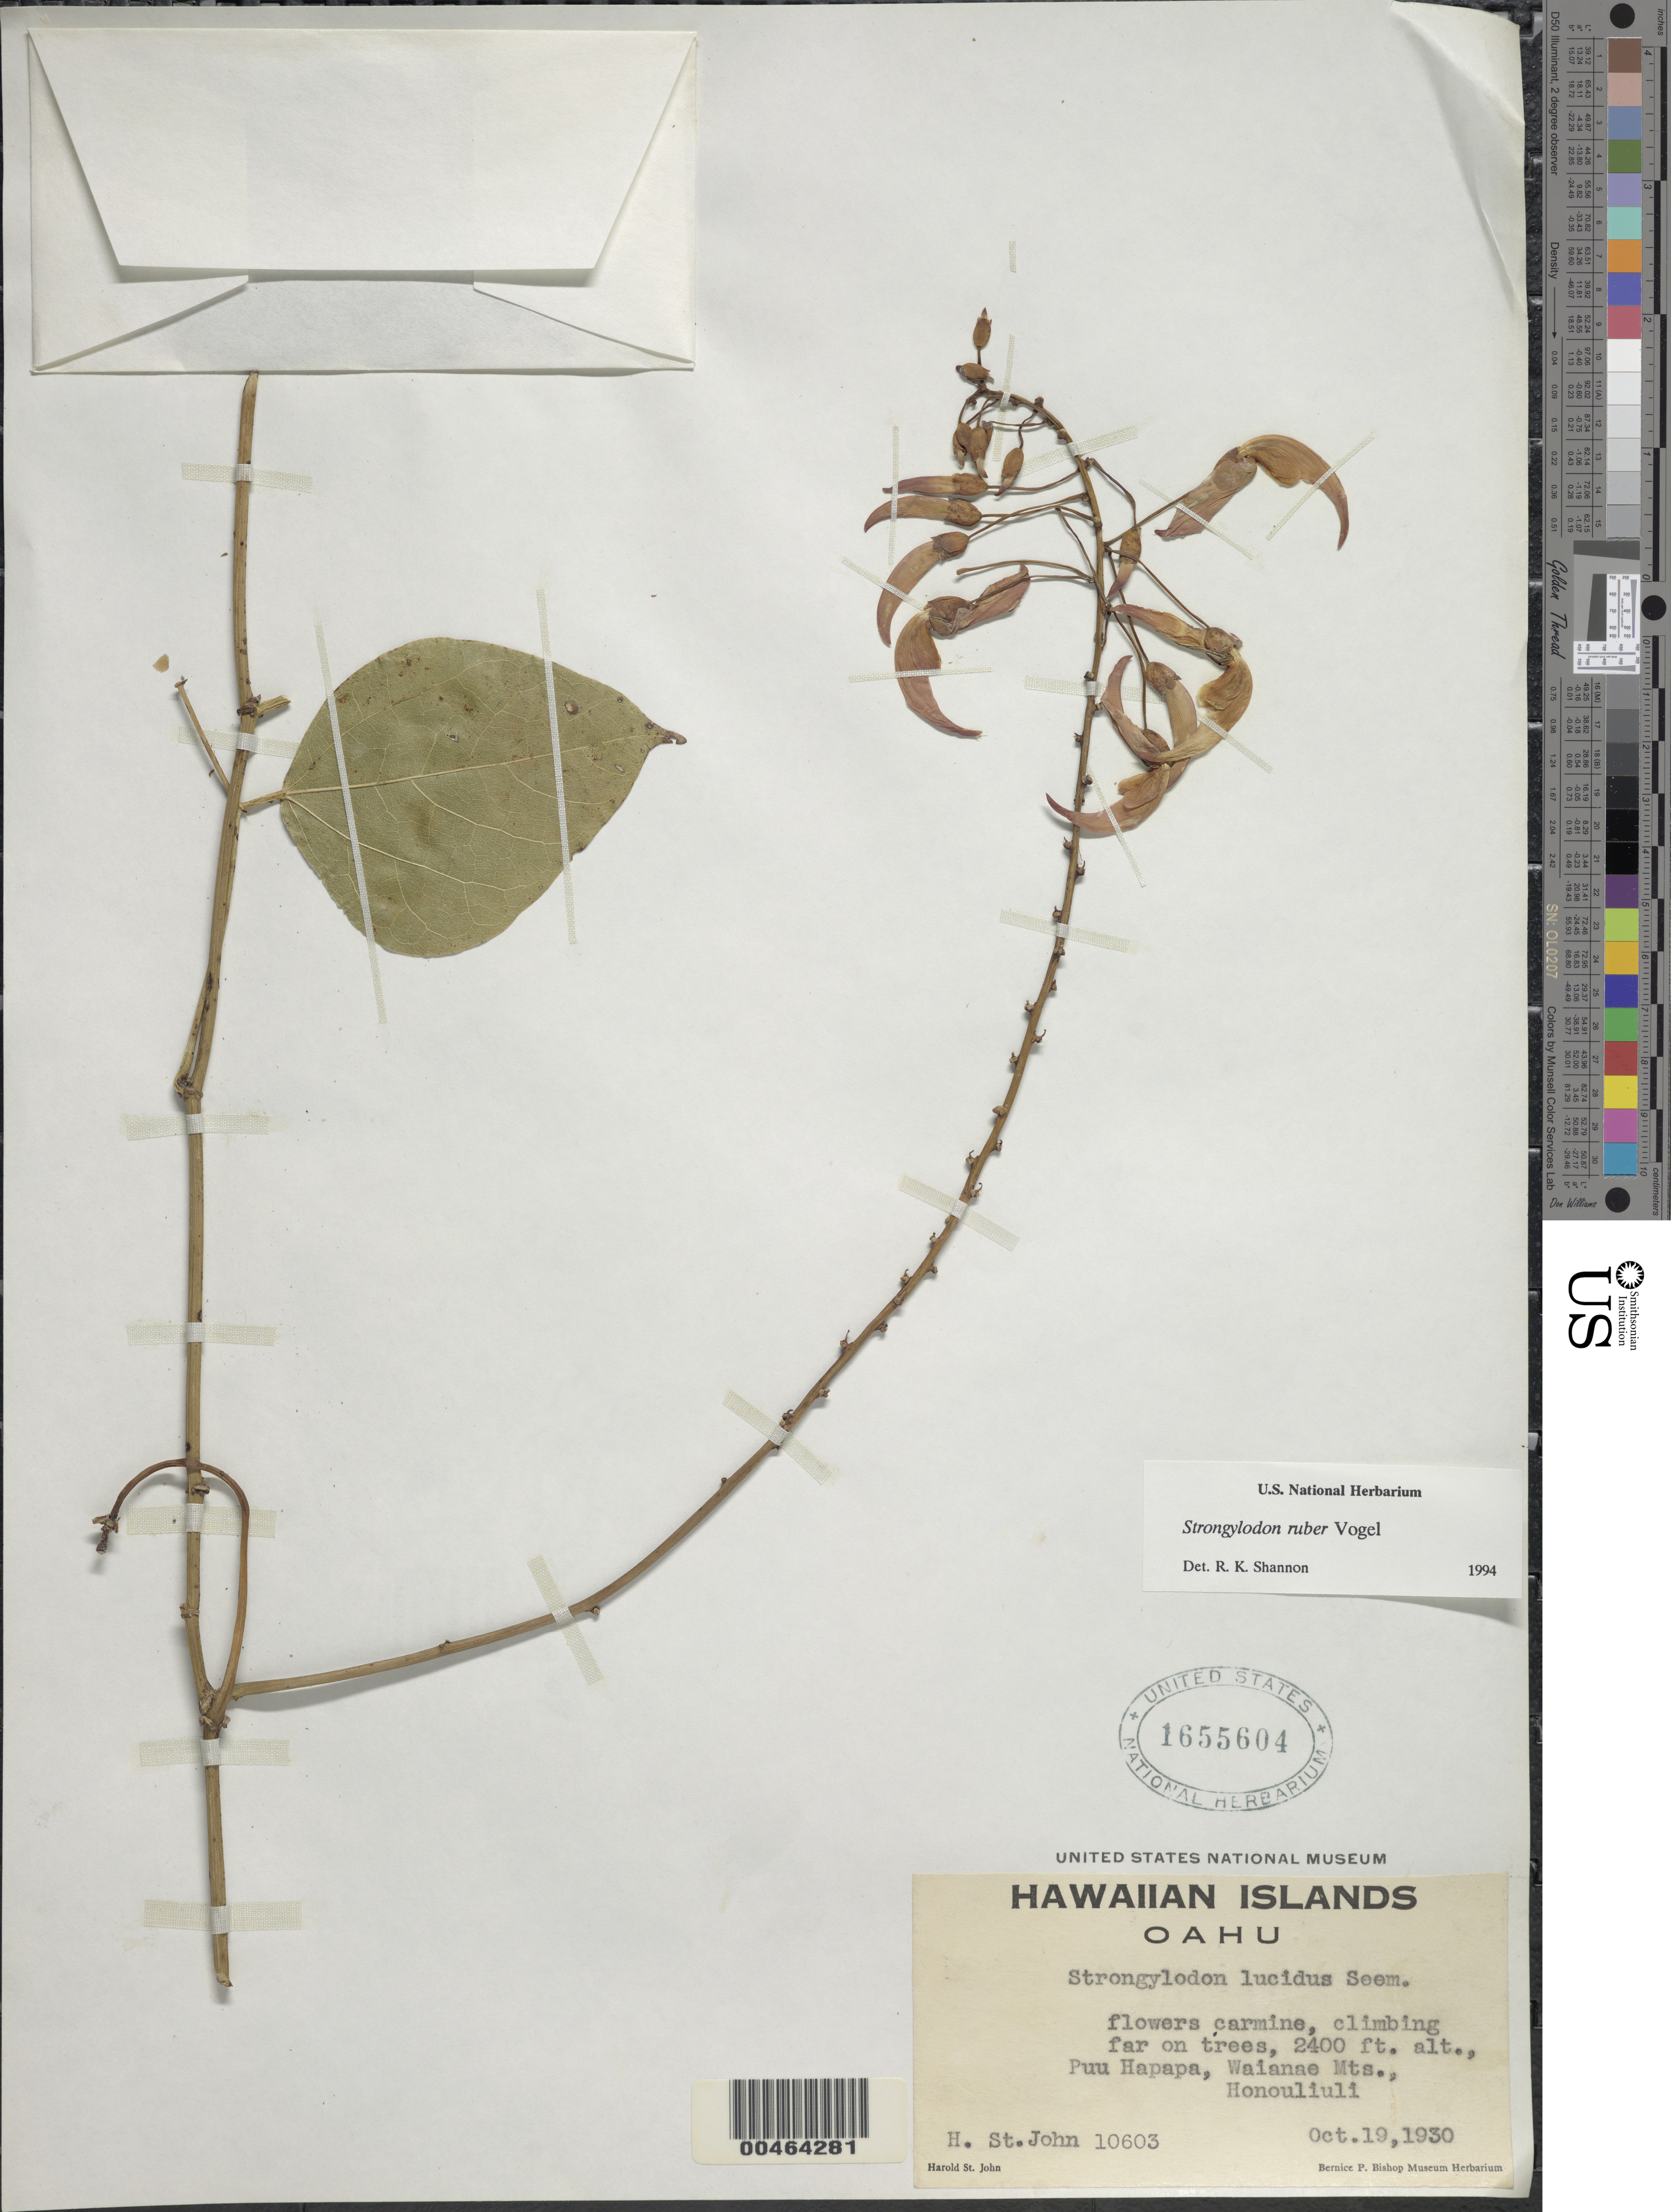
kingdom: Plantae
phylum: Tracheophyta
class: Magnoliopsida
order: Fabales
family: Fabaceae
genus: Strongylodon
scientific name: Strongylodon ruber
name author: Vogel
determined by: Shannon, R. K., (UNITED STATES)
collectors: H. St. John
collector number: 10603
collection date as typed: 19 Oct 1930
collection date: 1930-10-19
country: United States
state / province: Hawaii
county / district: Honolulu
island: Oahu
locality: Puu Hapapa, Waianae Mts., Honouliuli.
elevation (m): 732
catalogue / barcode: US 1655604